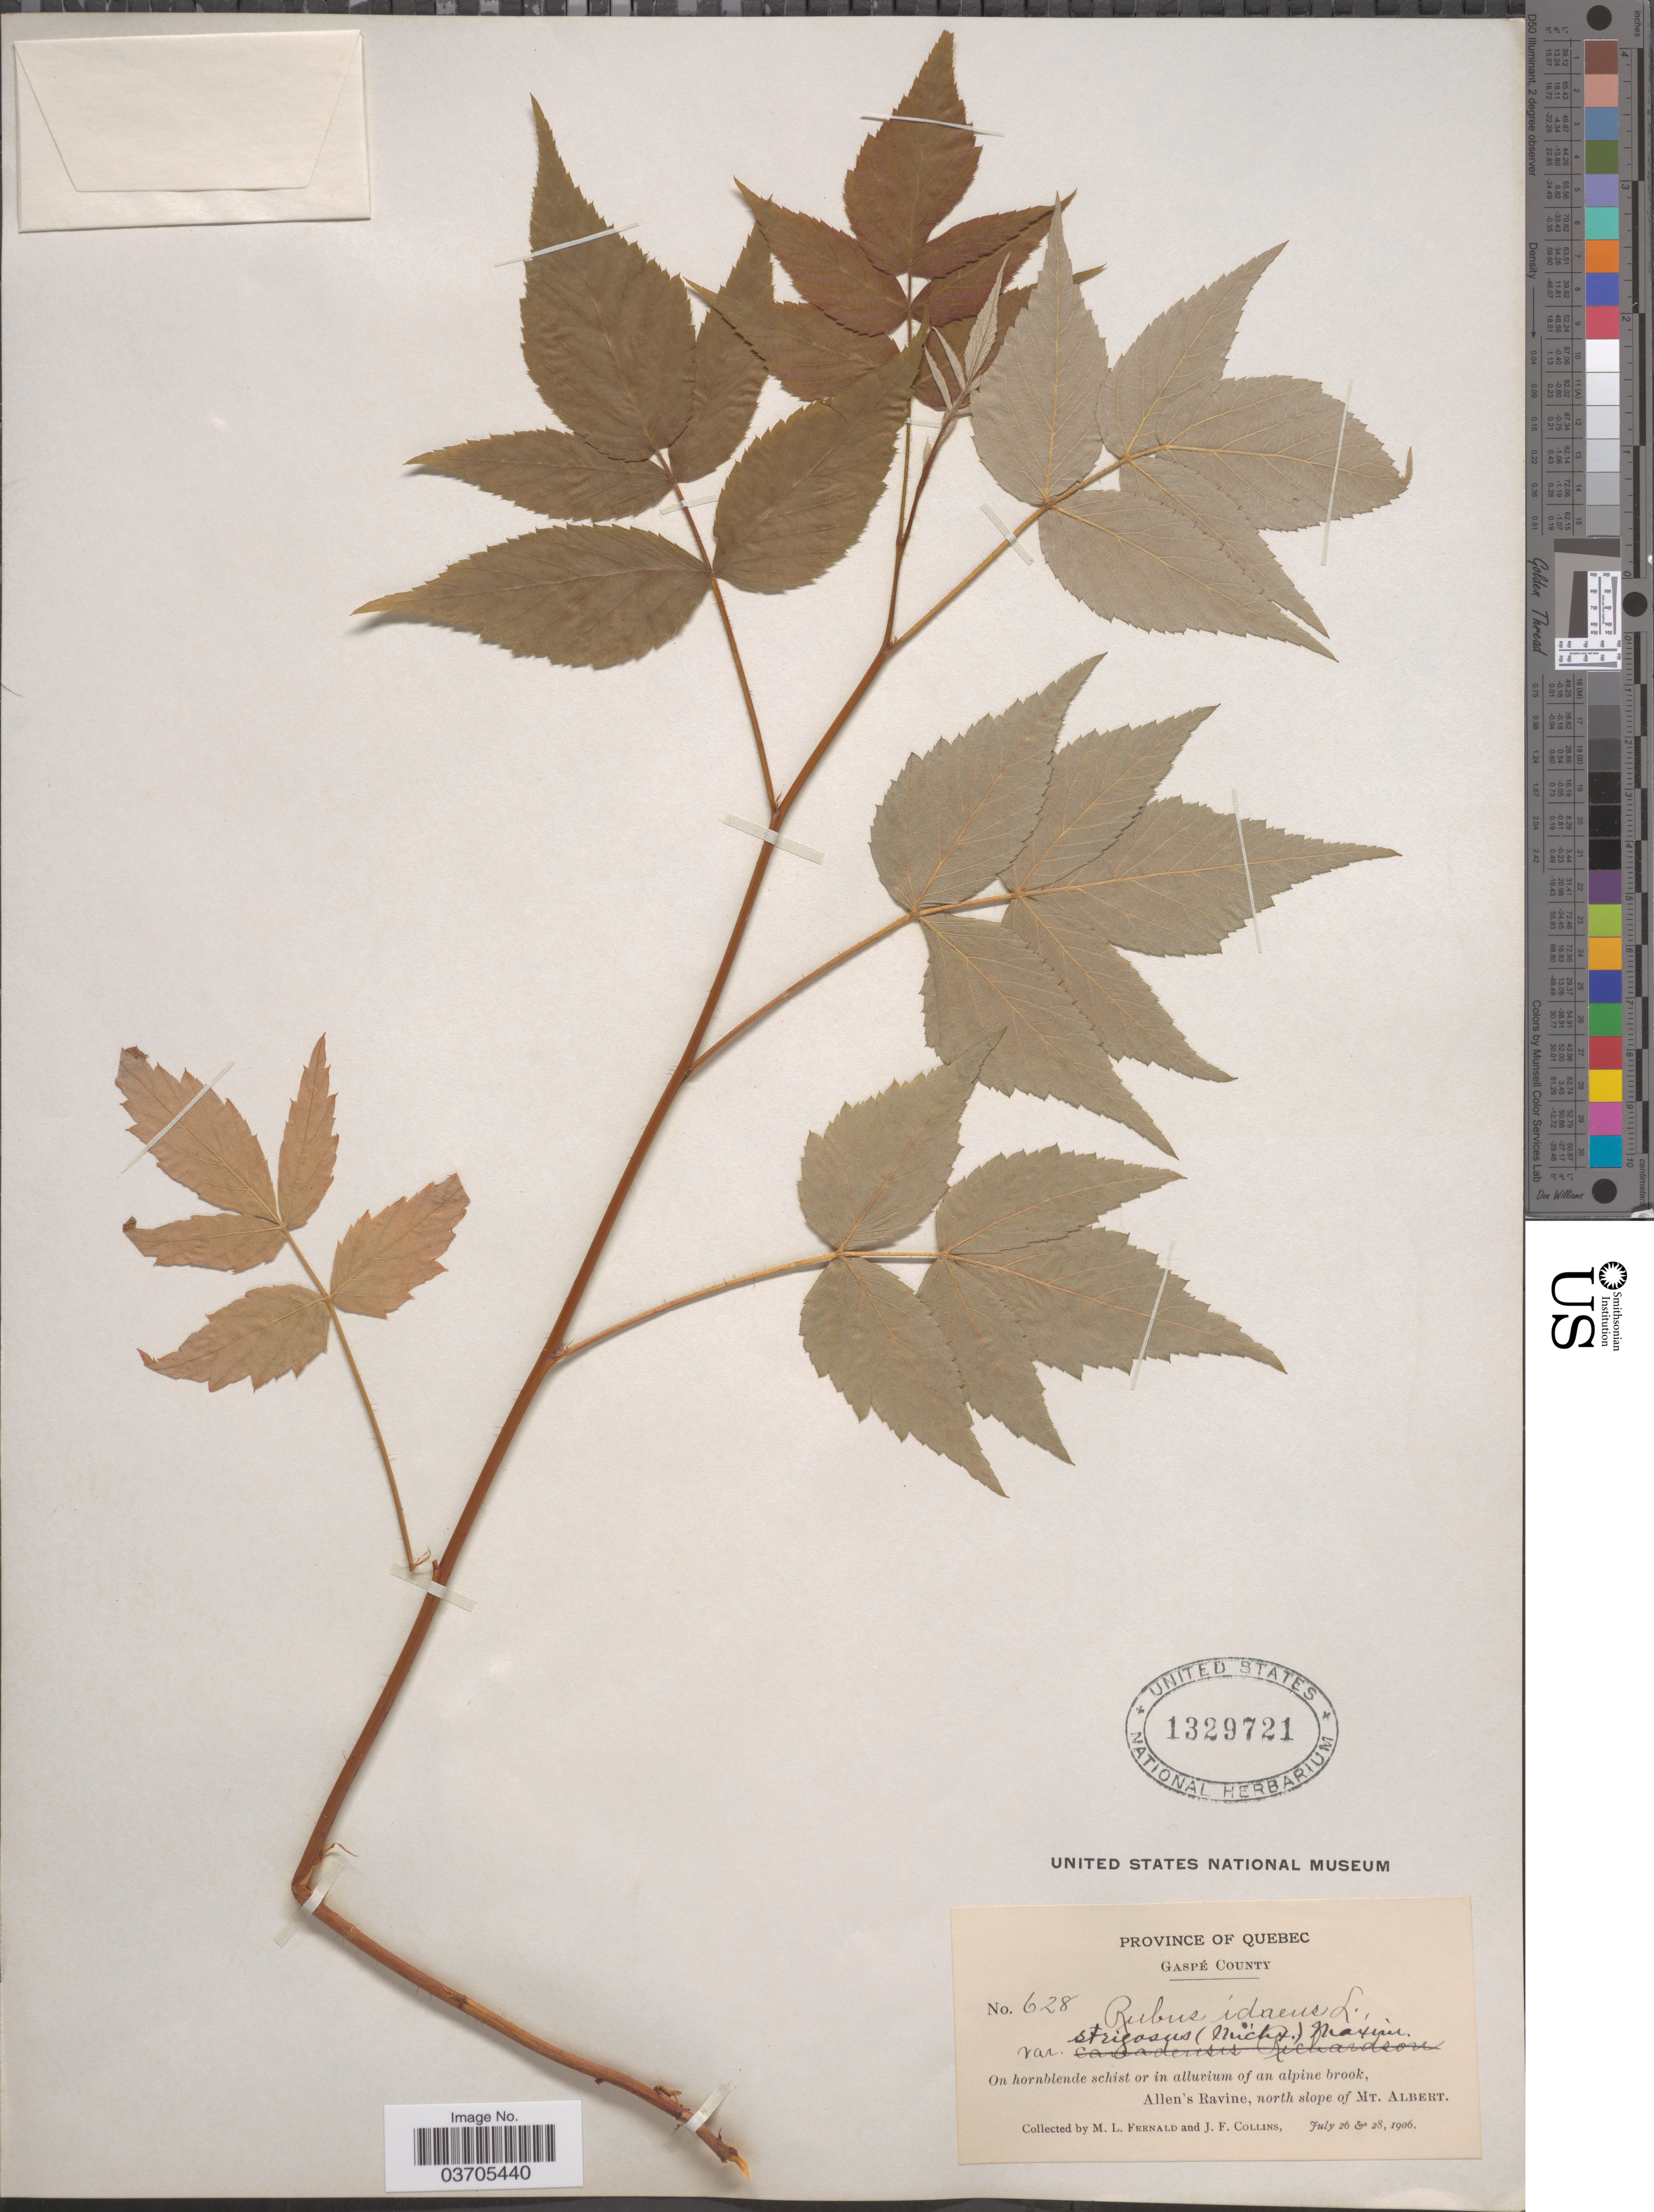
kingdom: Plantae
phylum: Tracheophyta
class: Magnoliopsida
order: Rosales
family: Rosaceae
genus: Rubus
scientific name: Rubus idaeus var. strigosus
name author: (Michx.) Maxim.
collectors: M. L. Fernald & J. Collins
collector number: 628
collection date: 1906-07-26/1906-07-28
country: Canada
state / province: Quebec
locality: Gaspé County. Allen's Ravine, north slope of Mt. Albert.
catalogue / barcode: US 1329721